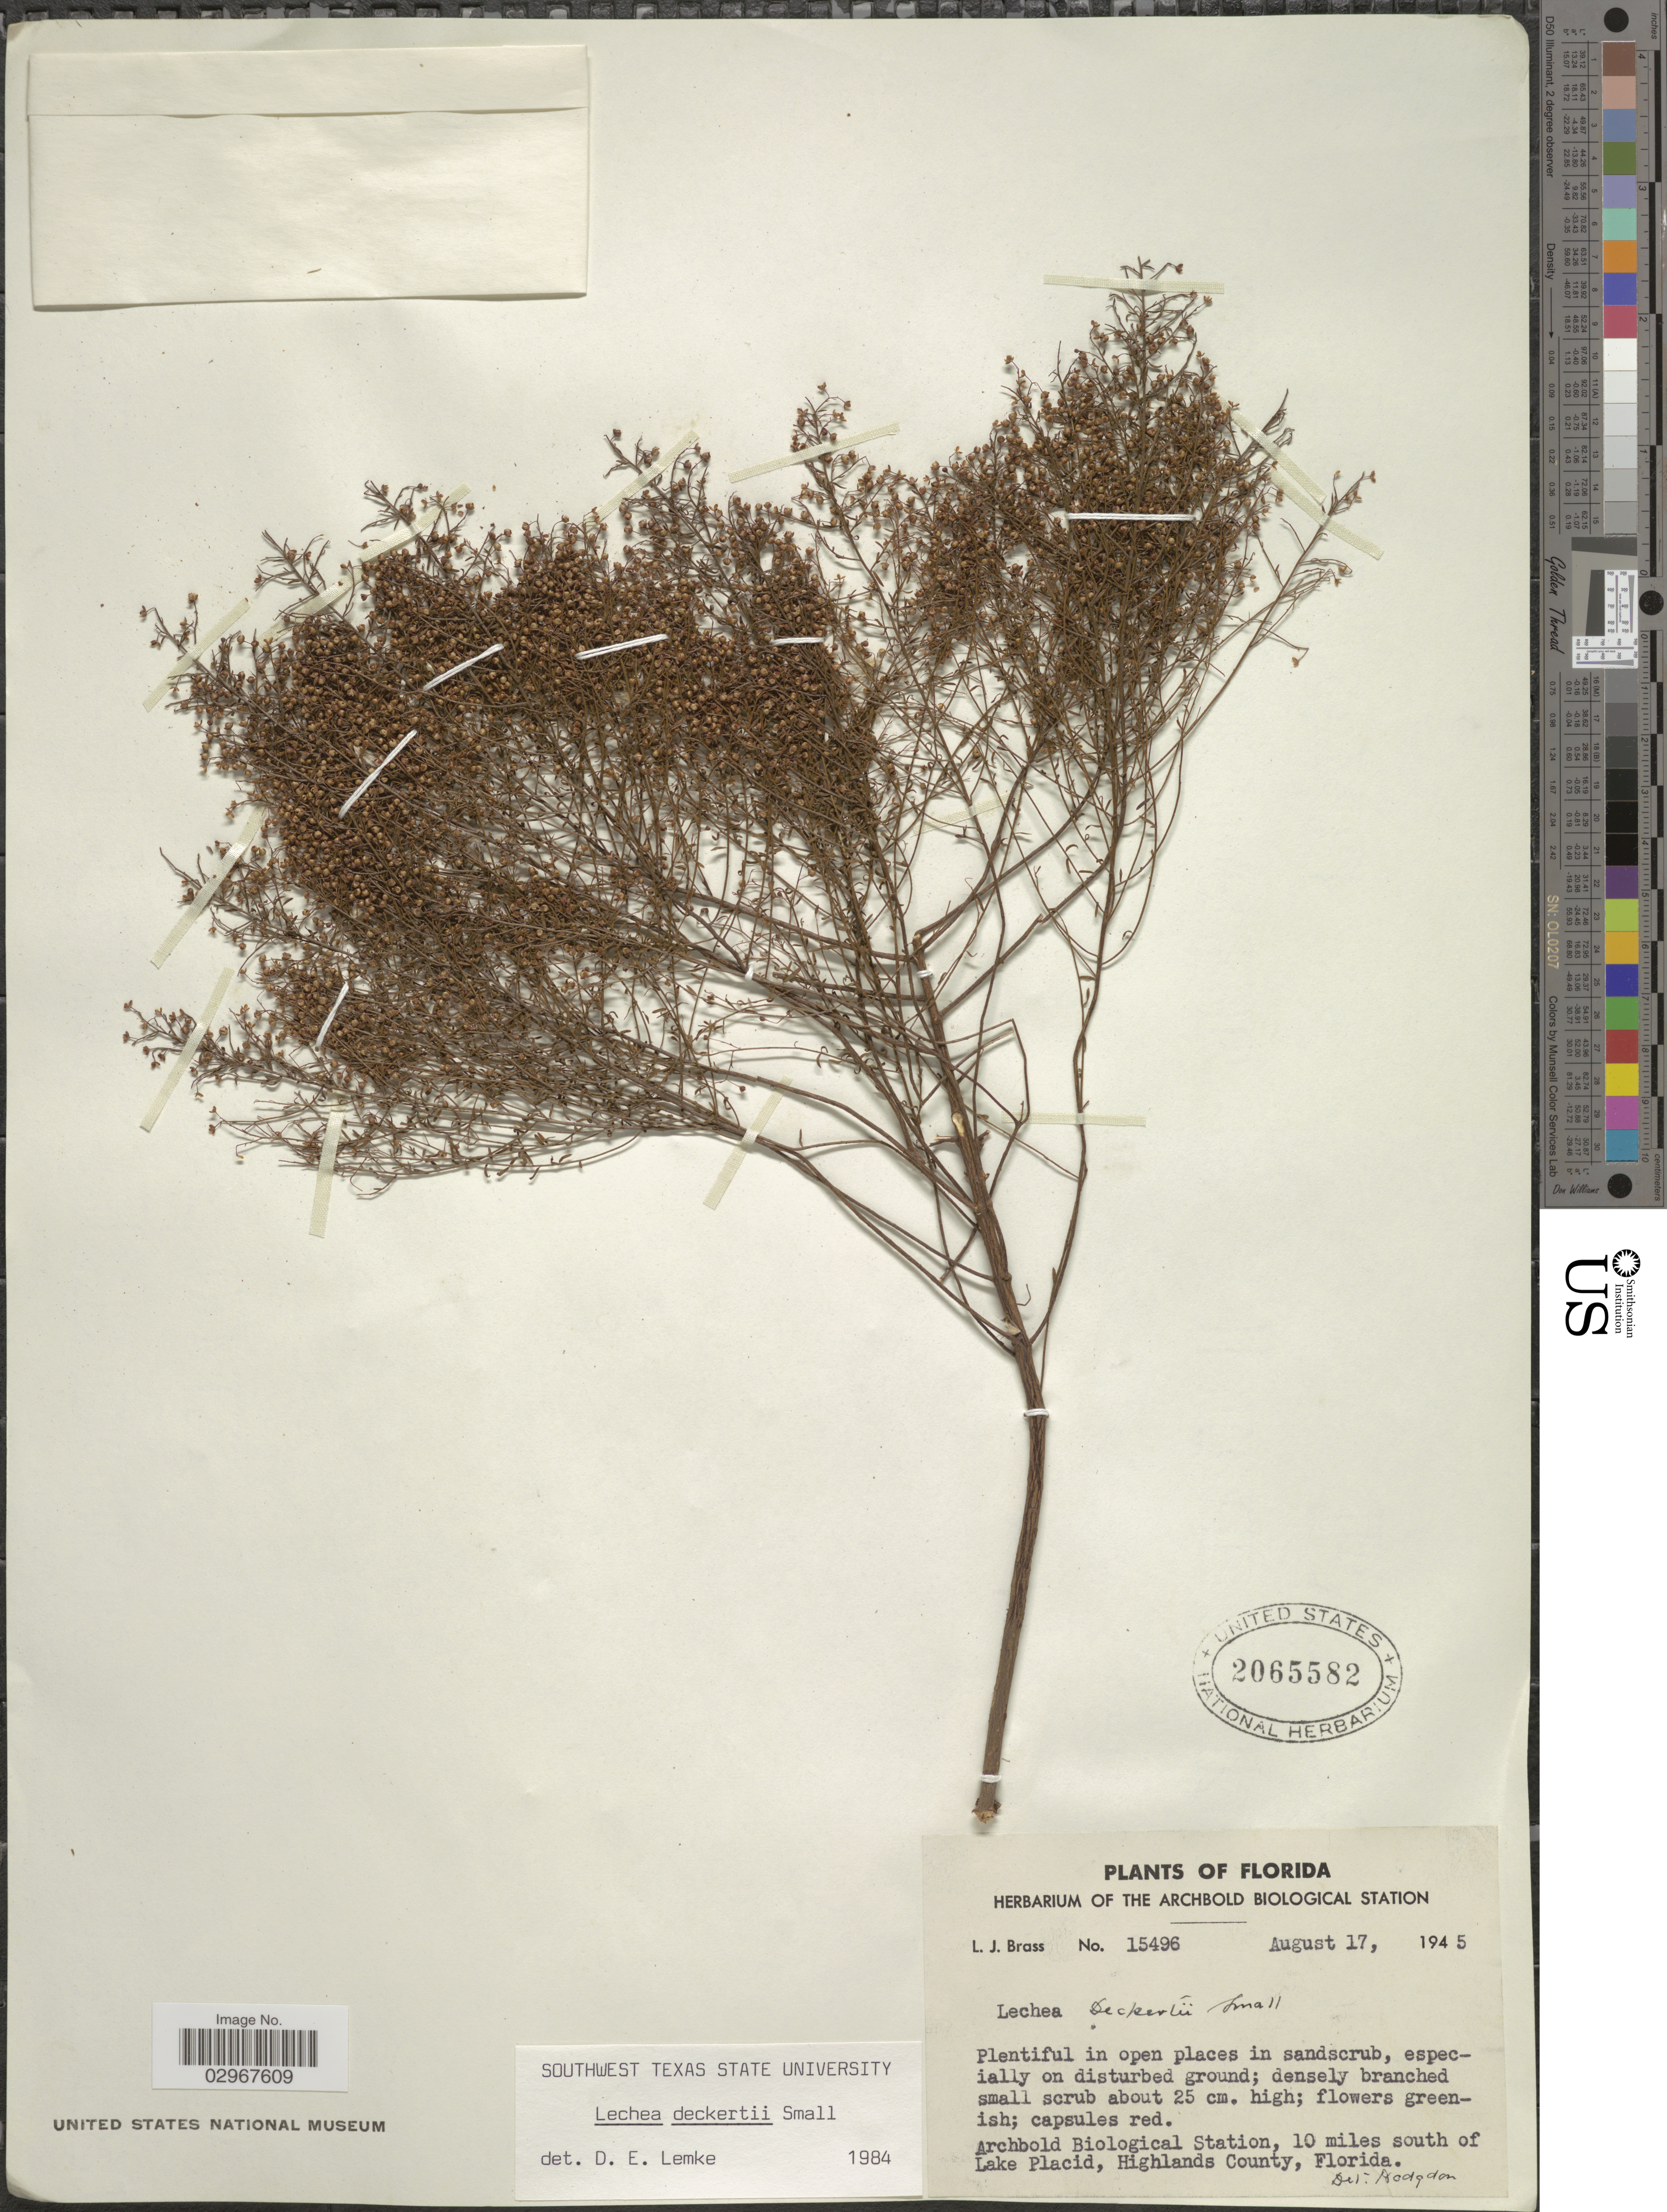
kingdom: Plantae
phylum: Tracheophyta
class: Magnoliopsida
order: Malvales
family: Cistaceae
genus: Lechea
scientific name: Lechea deckertii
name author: Small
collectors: L. J. Brass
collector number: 15496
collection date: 1945-08-17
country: United States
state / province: Florida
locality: Archbold Biological Station, 10 miles south of Lake Placid, Highlands County.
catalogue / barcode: US 2065582